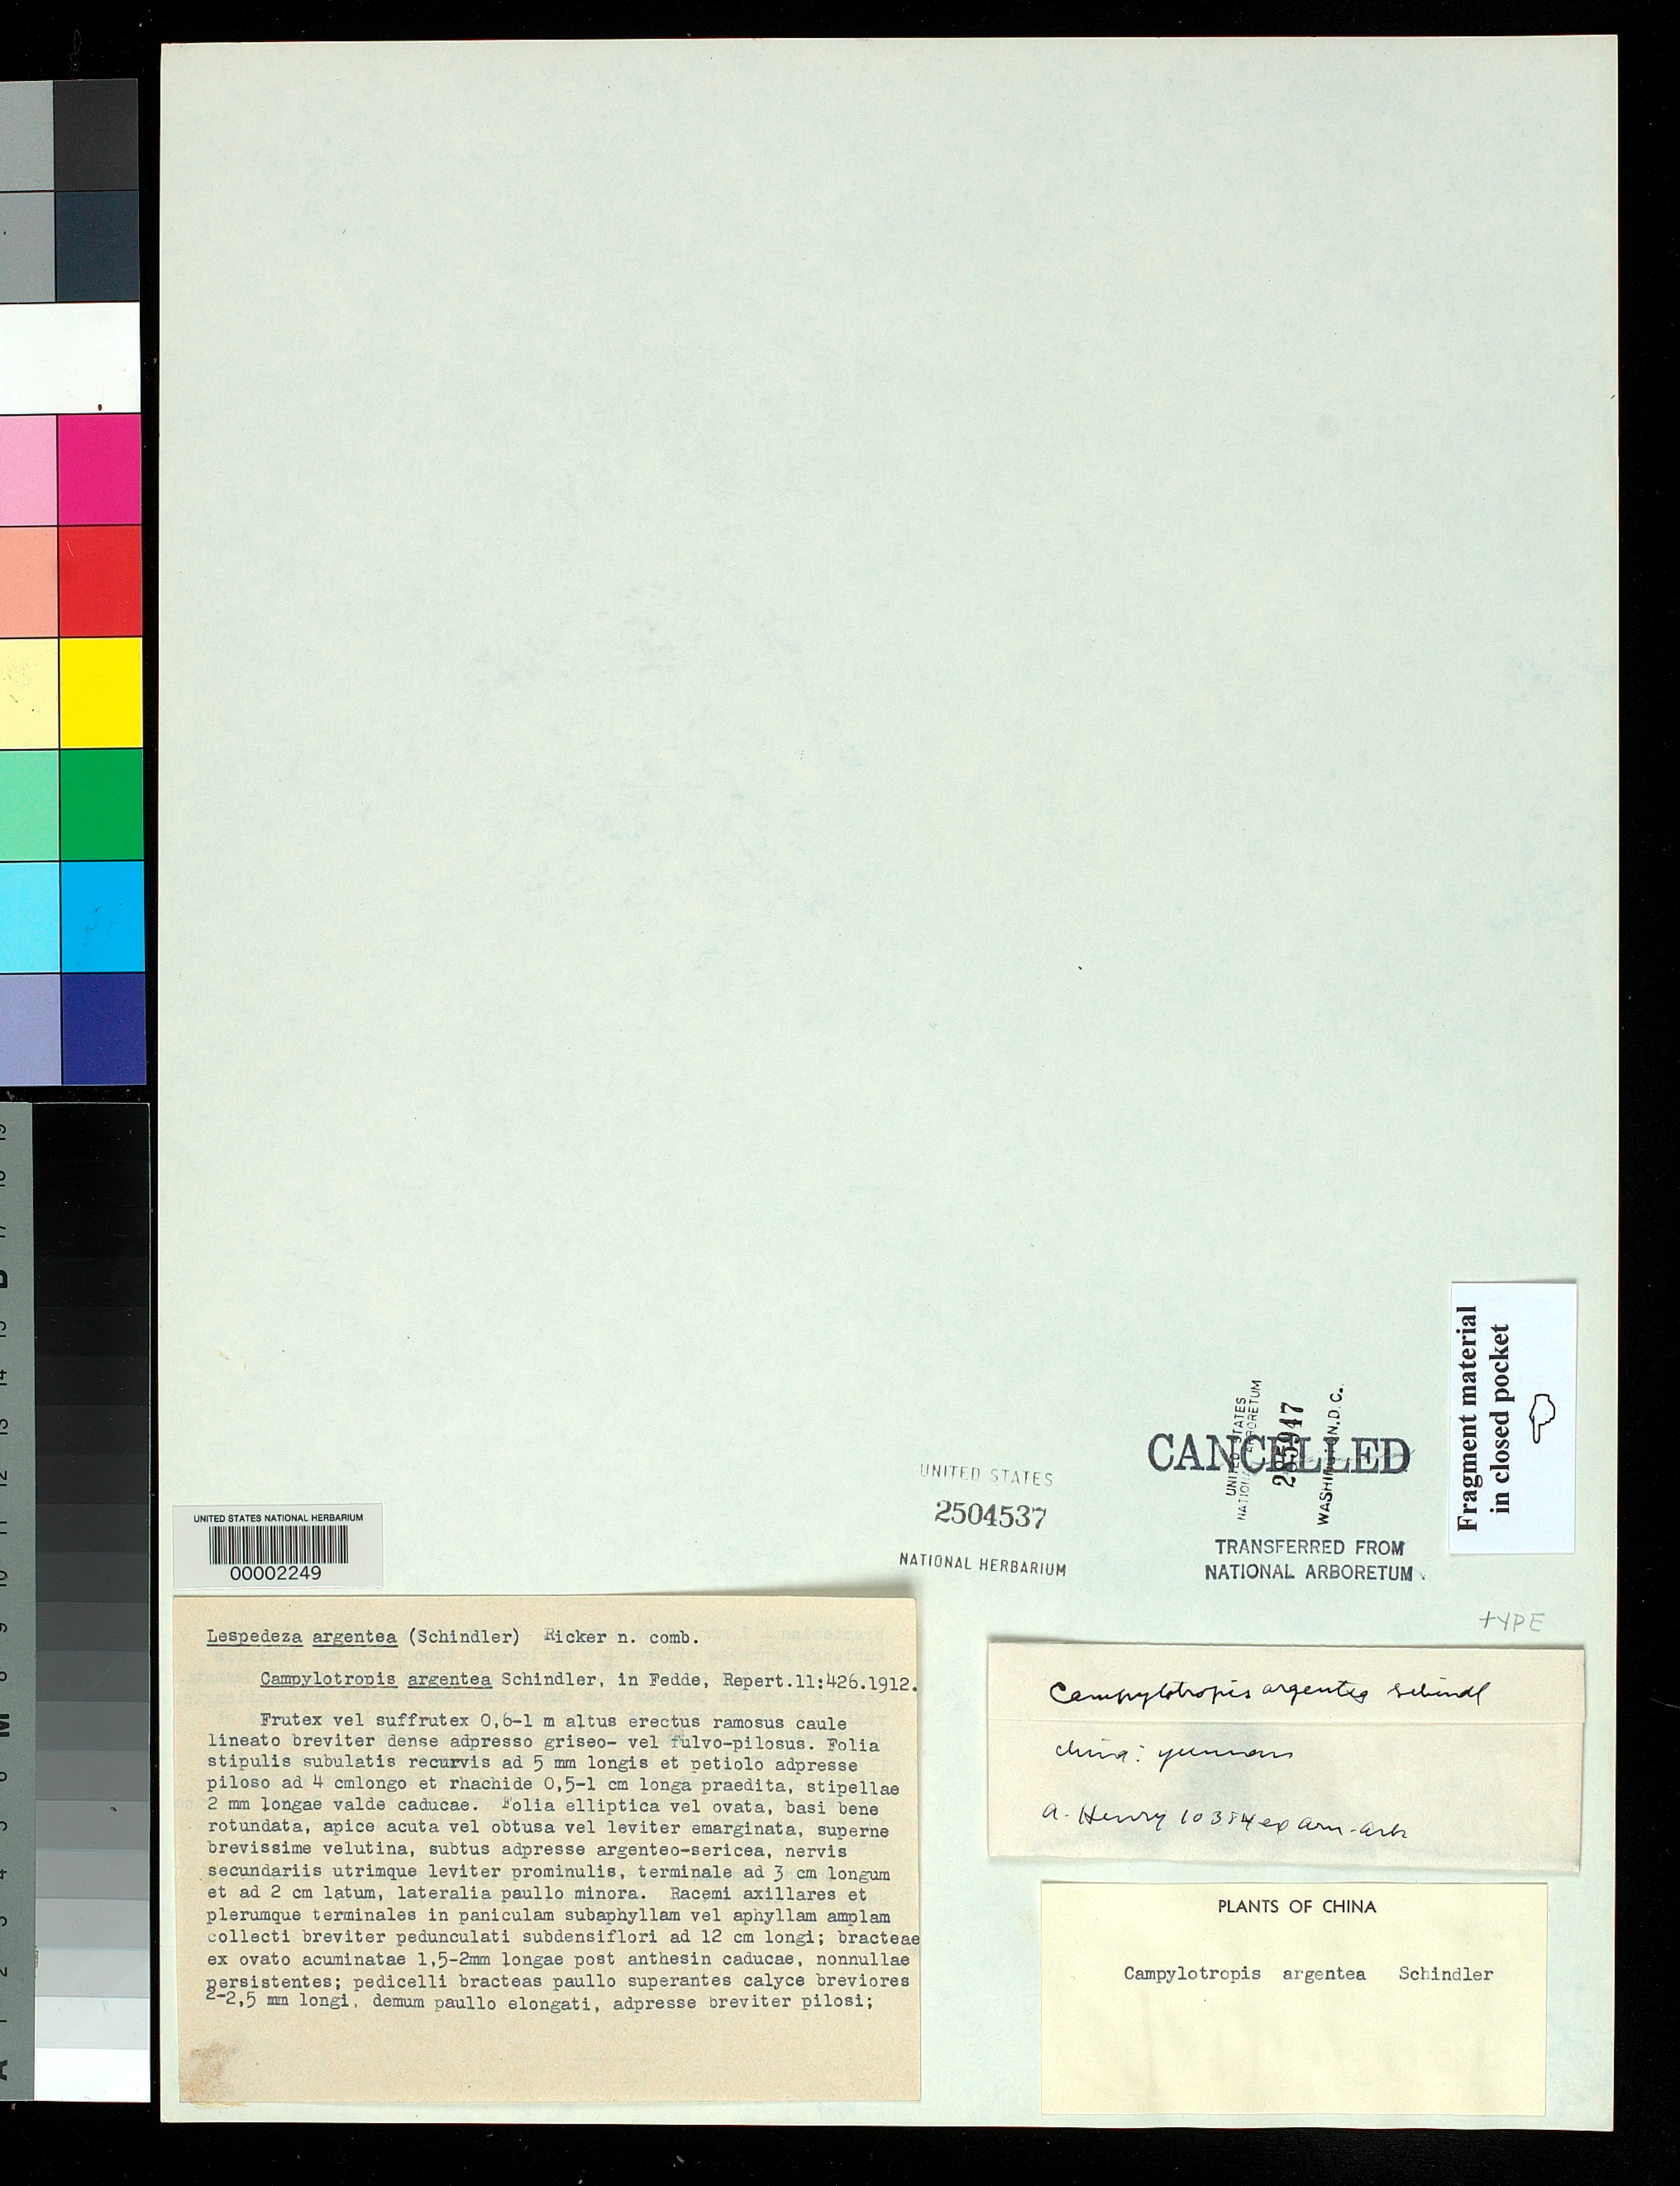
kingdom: Plantae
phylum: Tracheophyta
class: Magnoliopsida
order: Fabales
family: Fabaceae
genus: Campylotropis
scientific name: Campylotropis argentea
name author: Schindl.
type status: Type Fragment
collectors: A. Henry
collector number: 10384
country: China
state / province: Yunnan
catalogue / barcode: US 2504537